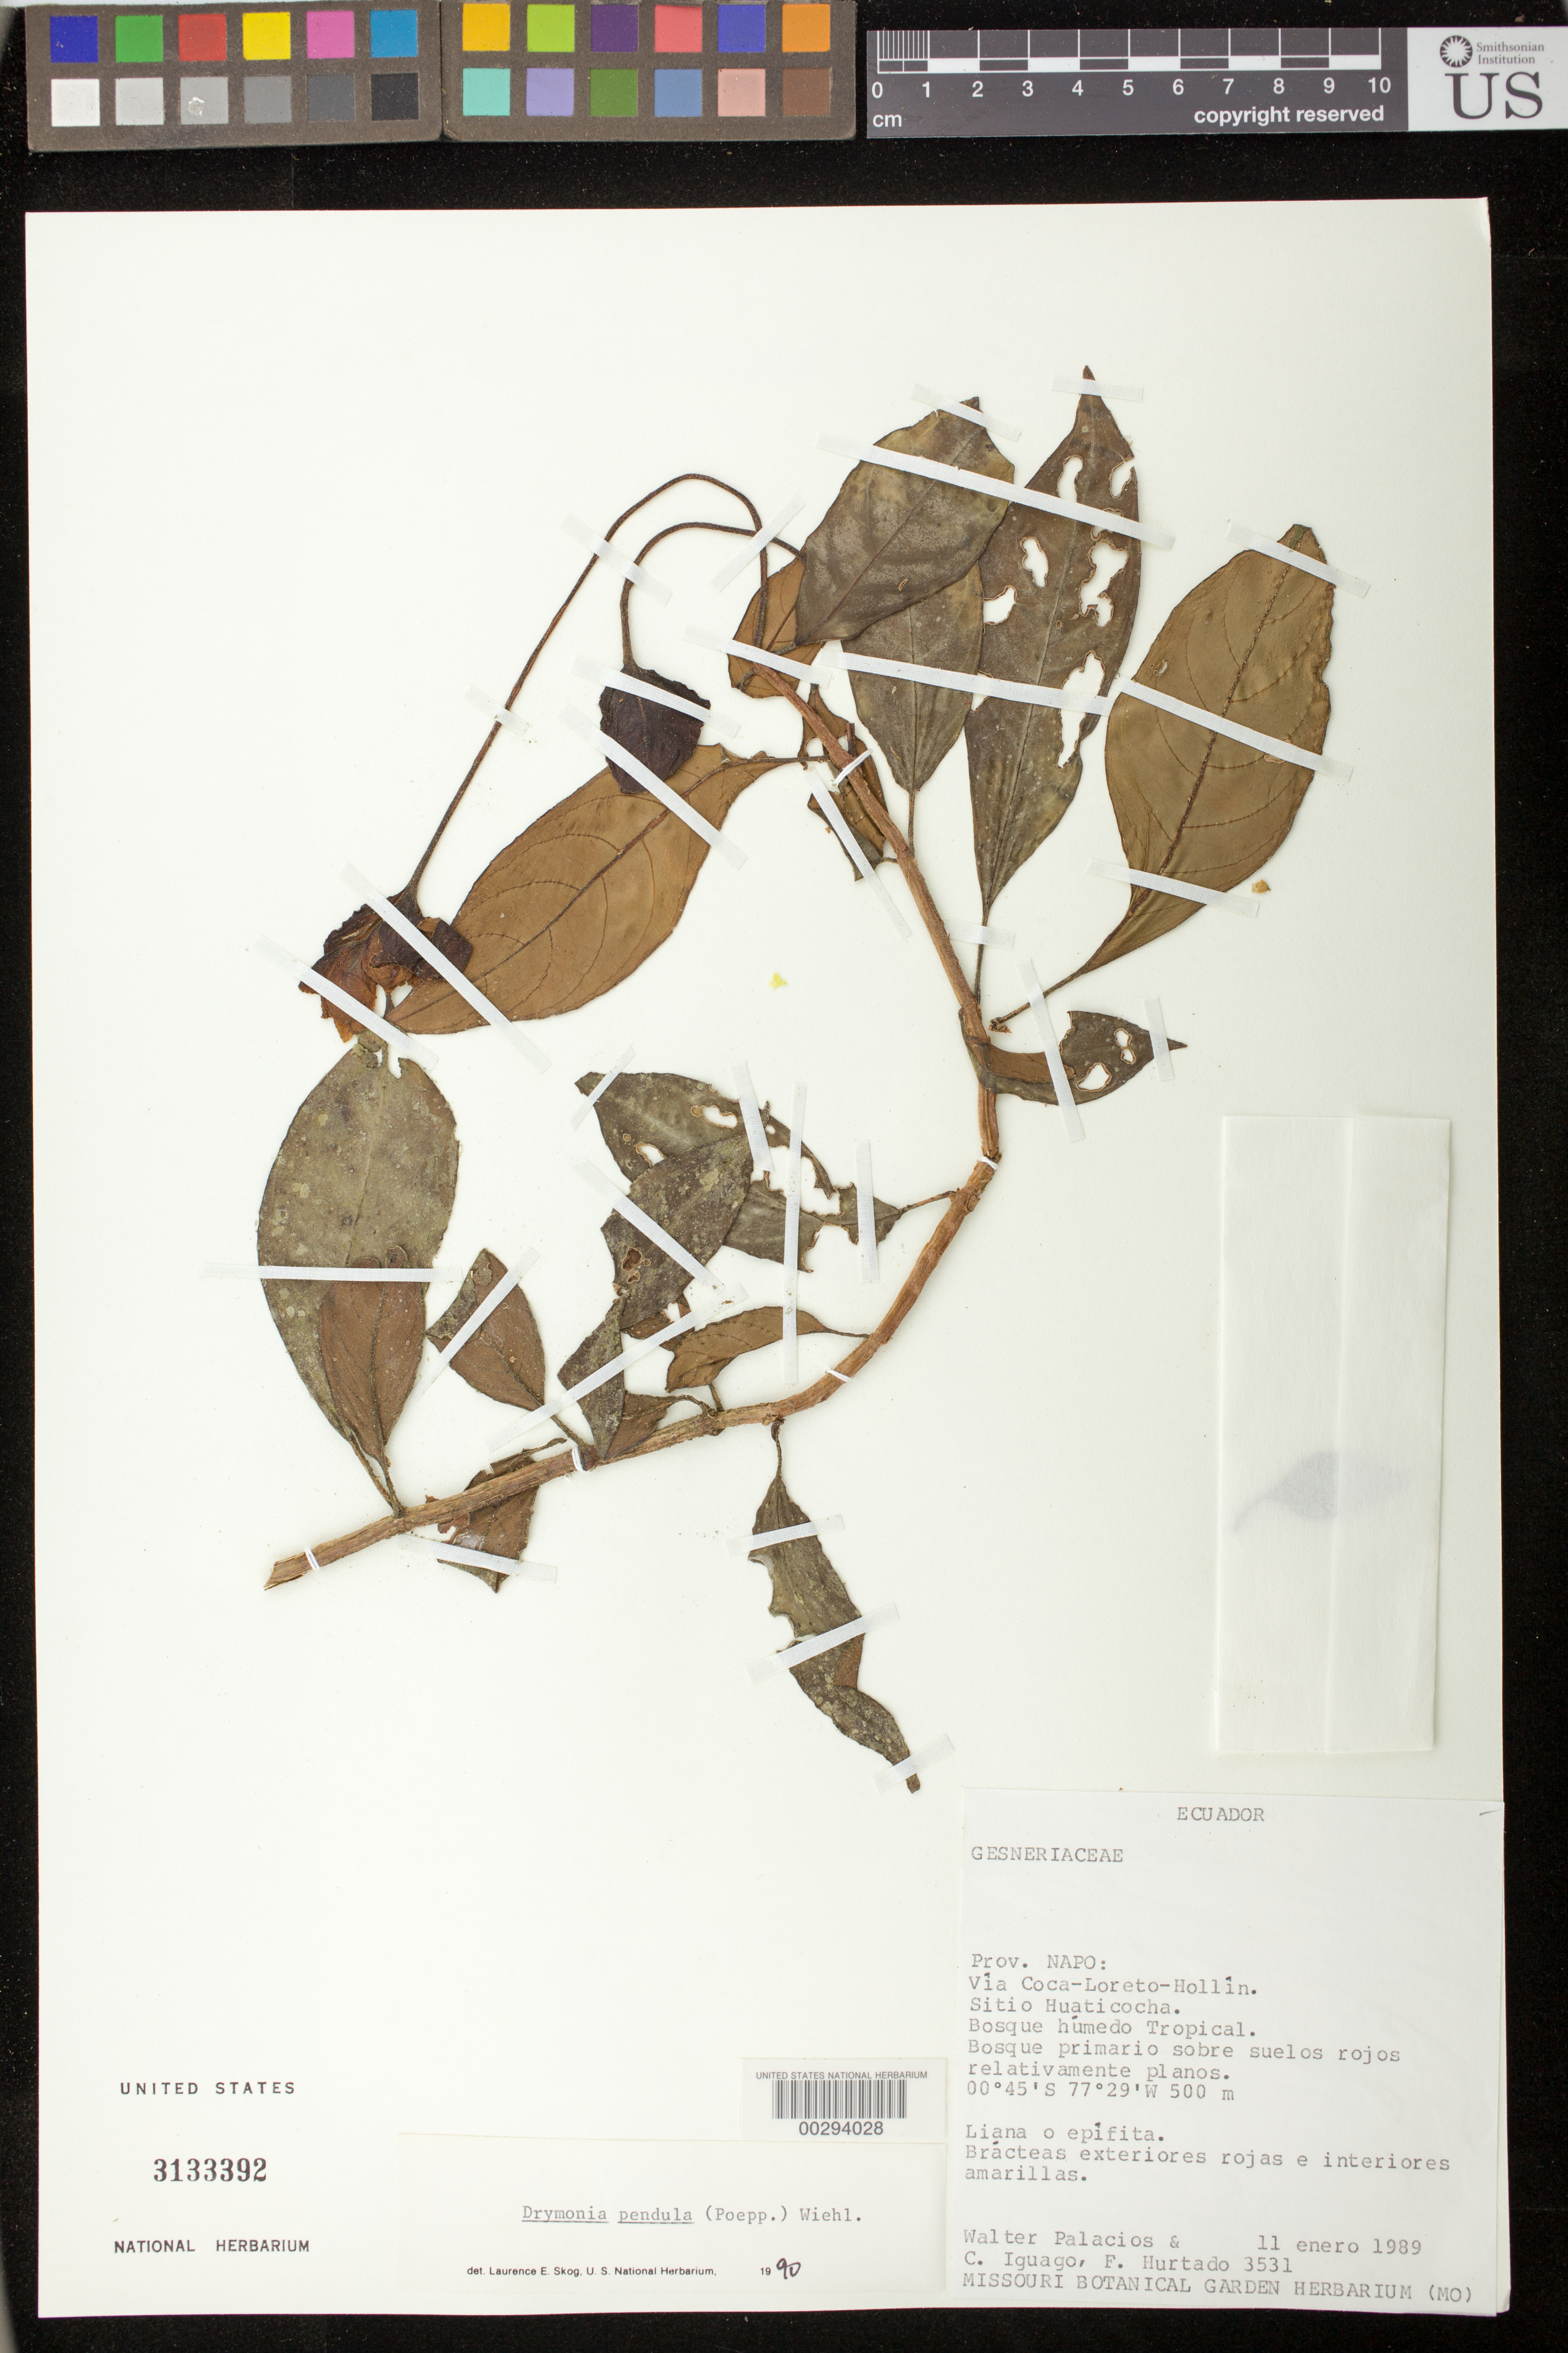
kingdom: Plantae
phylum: Tracheophyta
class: Magnoliopsida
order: Lamiales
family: Gesneriaceae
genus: Drymonia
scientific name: Drymonia pendula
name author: (Poepp.) Wiehler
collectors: W. Palacios, C. Iguago & F. Hurtado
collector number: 3531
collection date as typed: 11 Jan 1989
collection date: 1989-01-11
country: Ecuador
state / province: Napo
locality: Via Coca-Loreto-Hollin, Sitio Huaticocha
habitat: Humid tropical forest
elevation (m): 500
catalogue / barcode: US 3133392